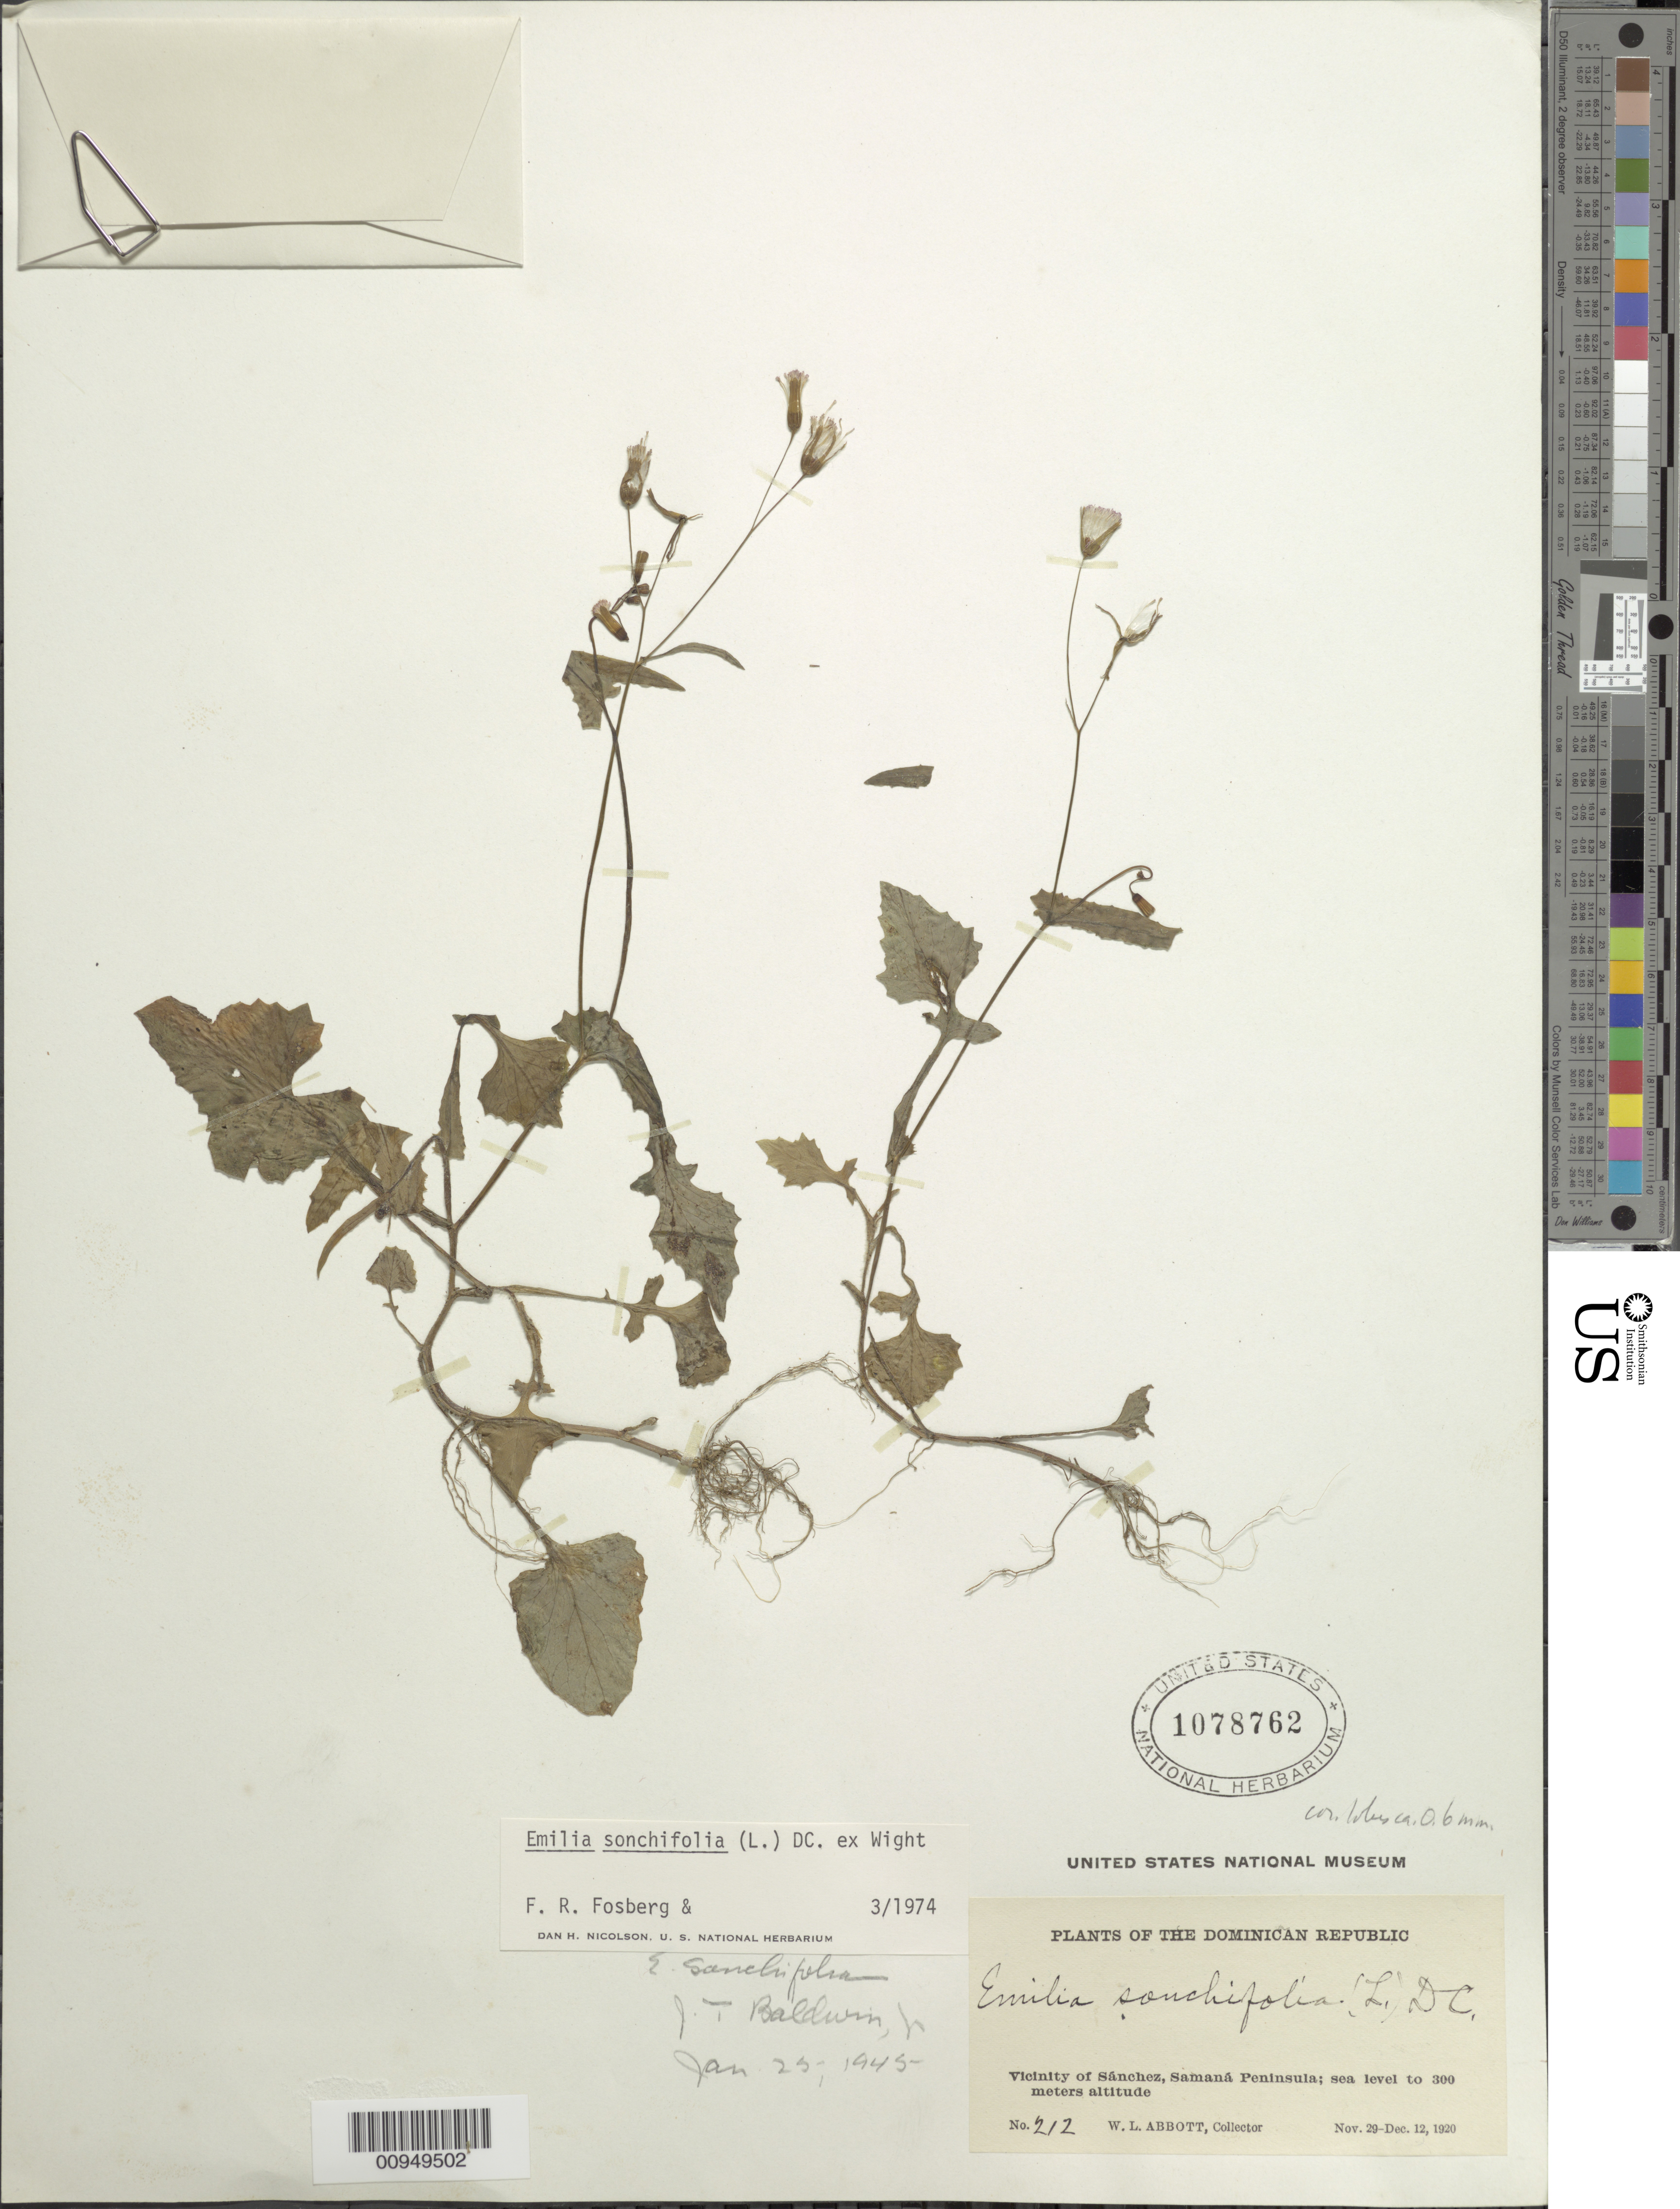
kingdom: Plantae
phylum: Tracheophyta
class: Magnoliopsida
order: Asterales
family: Asteraceae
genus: Emilia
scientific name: Emilia sonchifolia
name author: (L.) DC.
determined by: Fosberg, F. R.; Nicolson, D. H.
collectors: W. L. Abbott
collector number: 212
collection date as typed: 29 Nov 1920 to 12 Dec 1920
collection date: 1920-11-29/1920-12-12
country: Dominican Republic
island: Hispaniola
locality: Vicinity of Sánchez, Samaná Peninsula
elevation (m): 0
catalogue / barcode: US 1078762